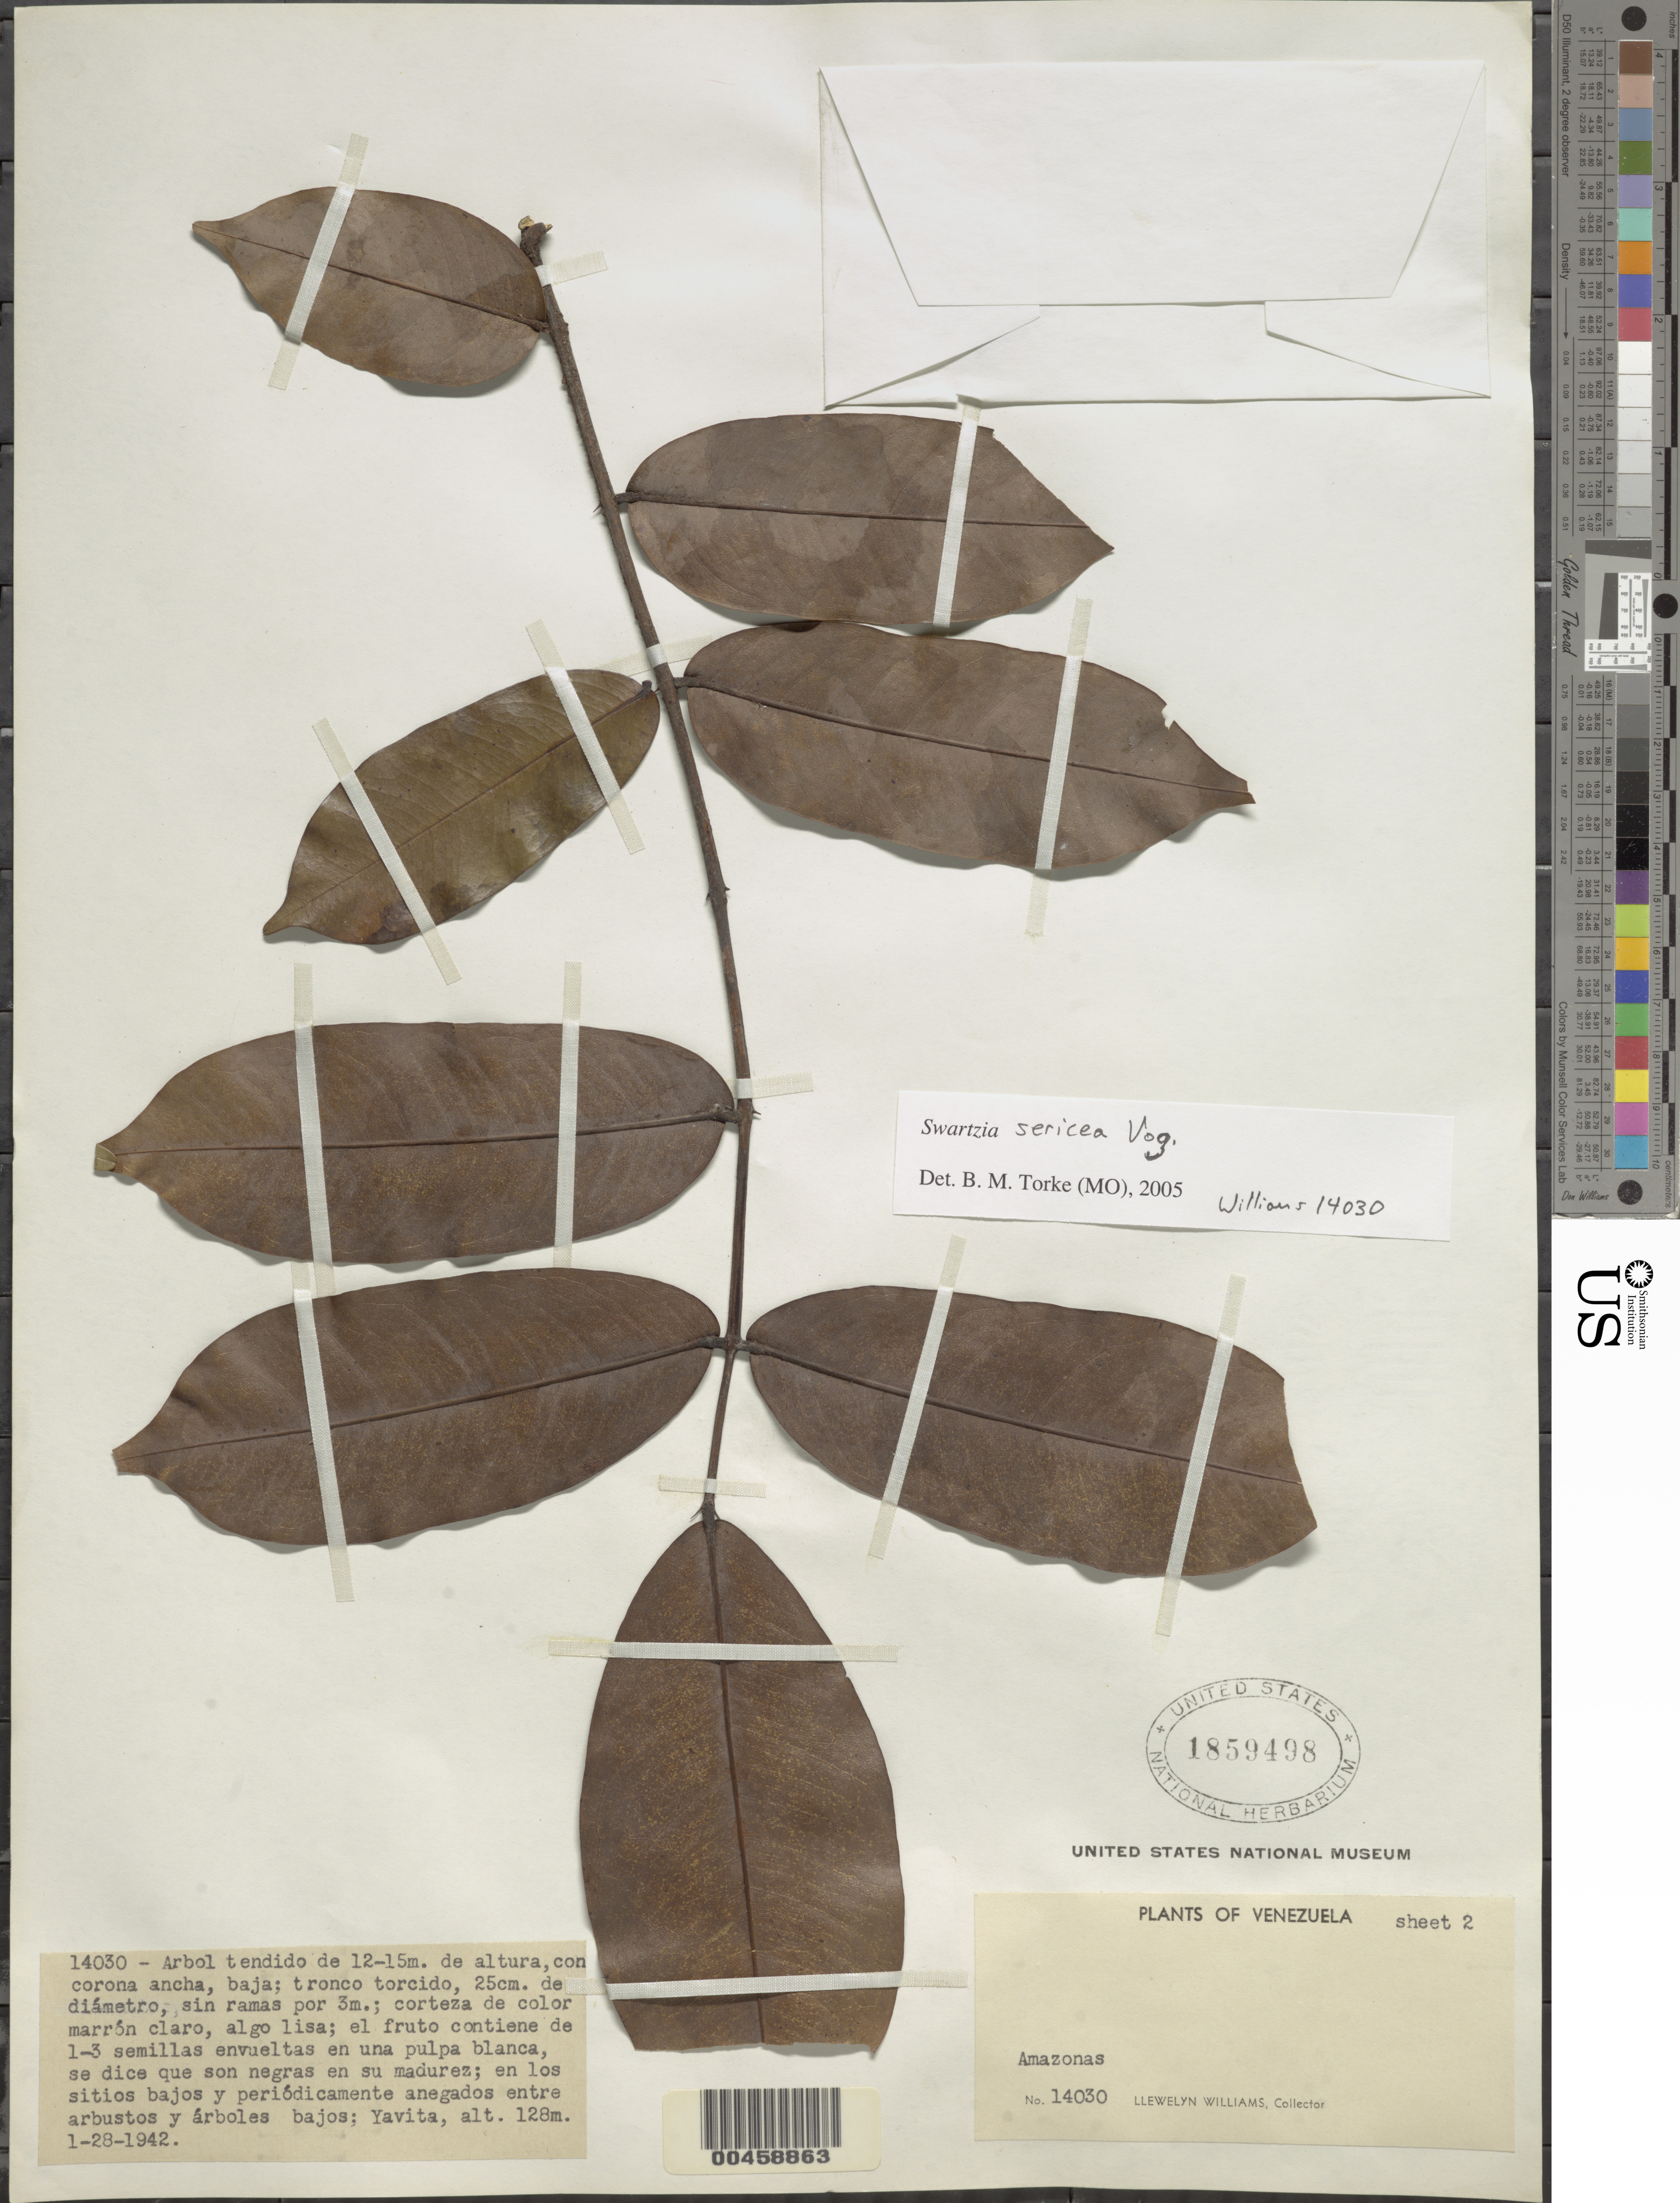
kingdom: Plantae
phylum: Tracheophyta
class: Magnoliopsida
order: Fabales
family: Fabaceae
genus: Swartzia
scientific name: Swartzia sericea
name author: Vogel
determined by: Cowan, R. S.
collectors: Ll. Williams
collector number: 14030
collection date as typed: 28 Jan 1942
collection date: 1942-01-28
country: Venezuela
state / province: Amazonas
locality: Yavita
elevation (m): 128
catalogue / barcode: US 1859498